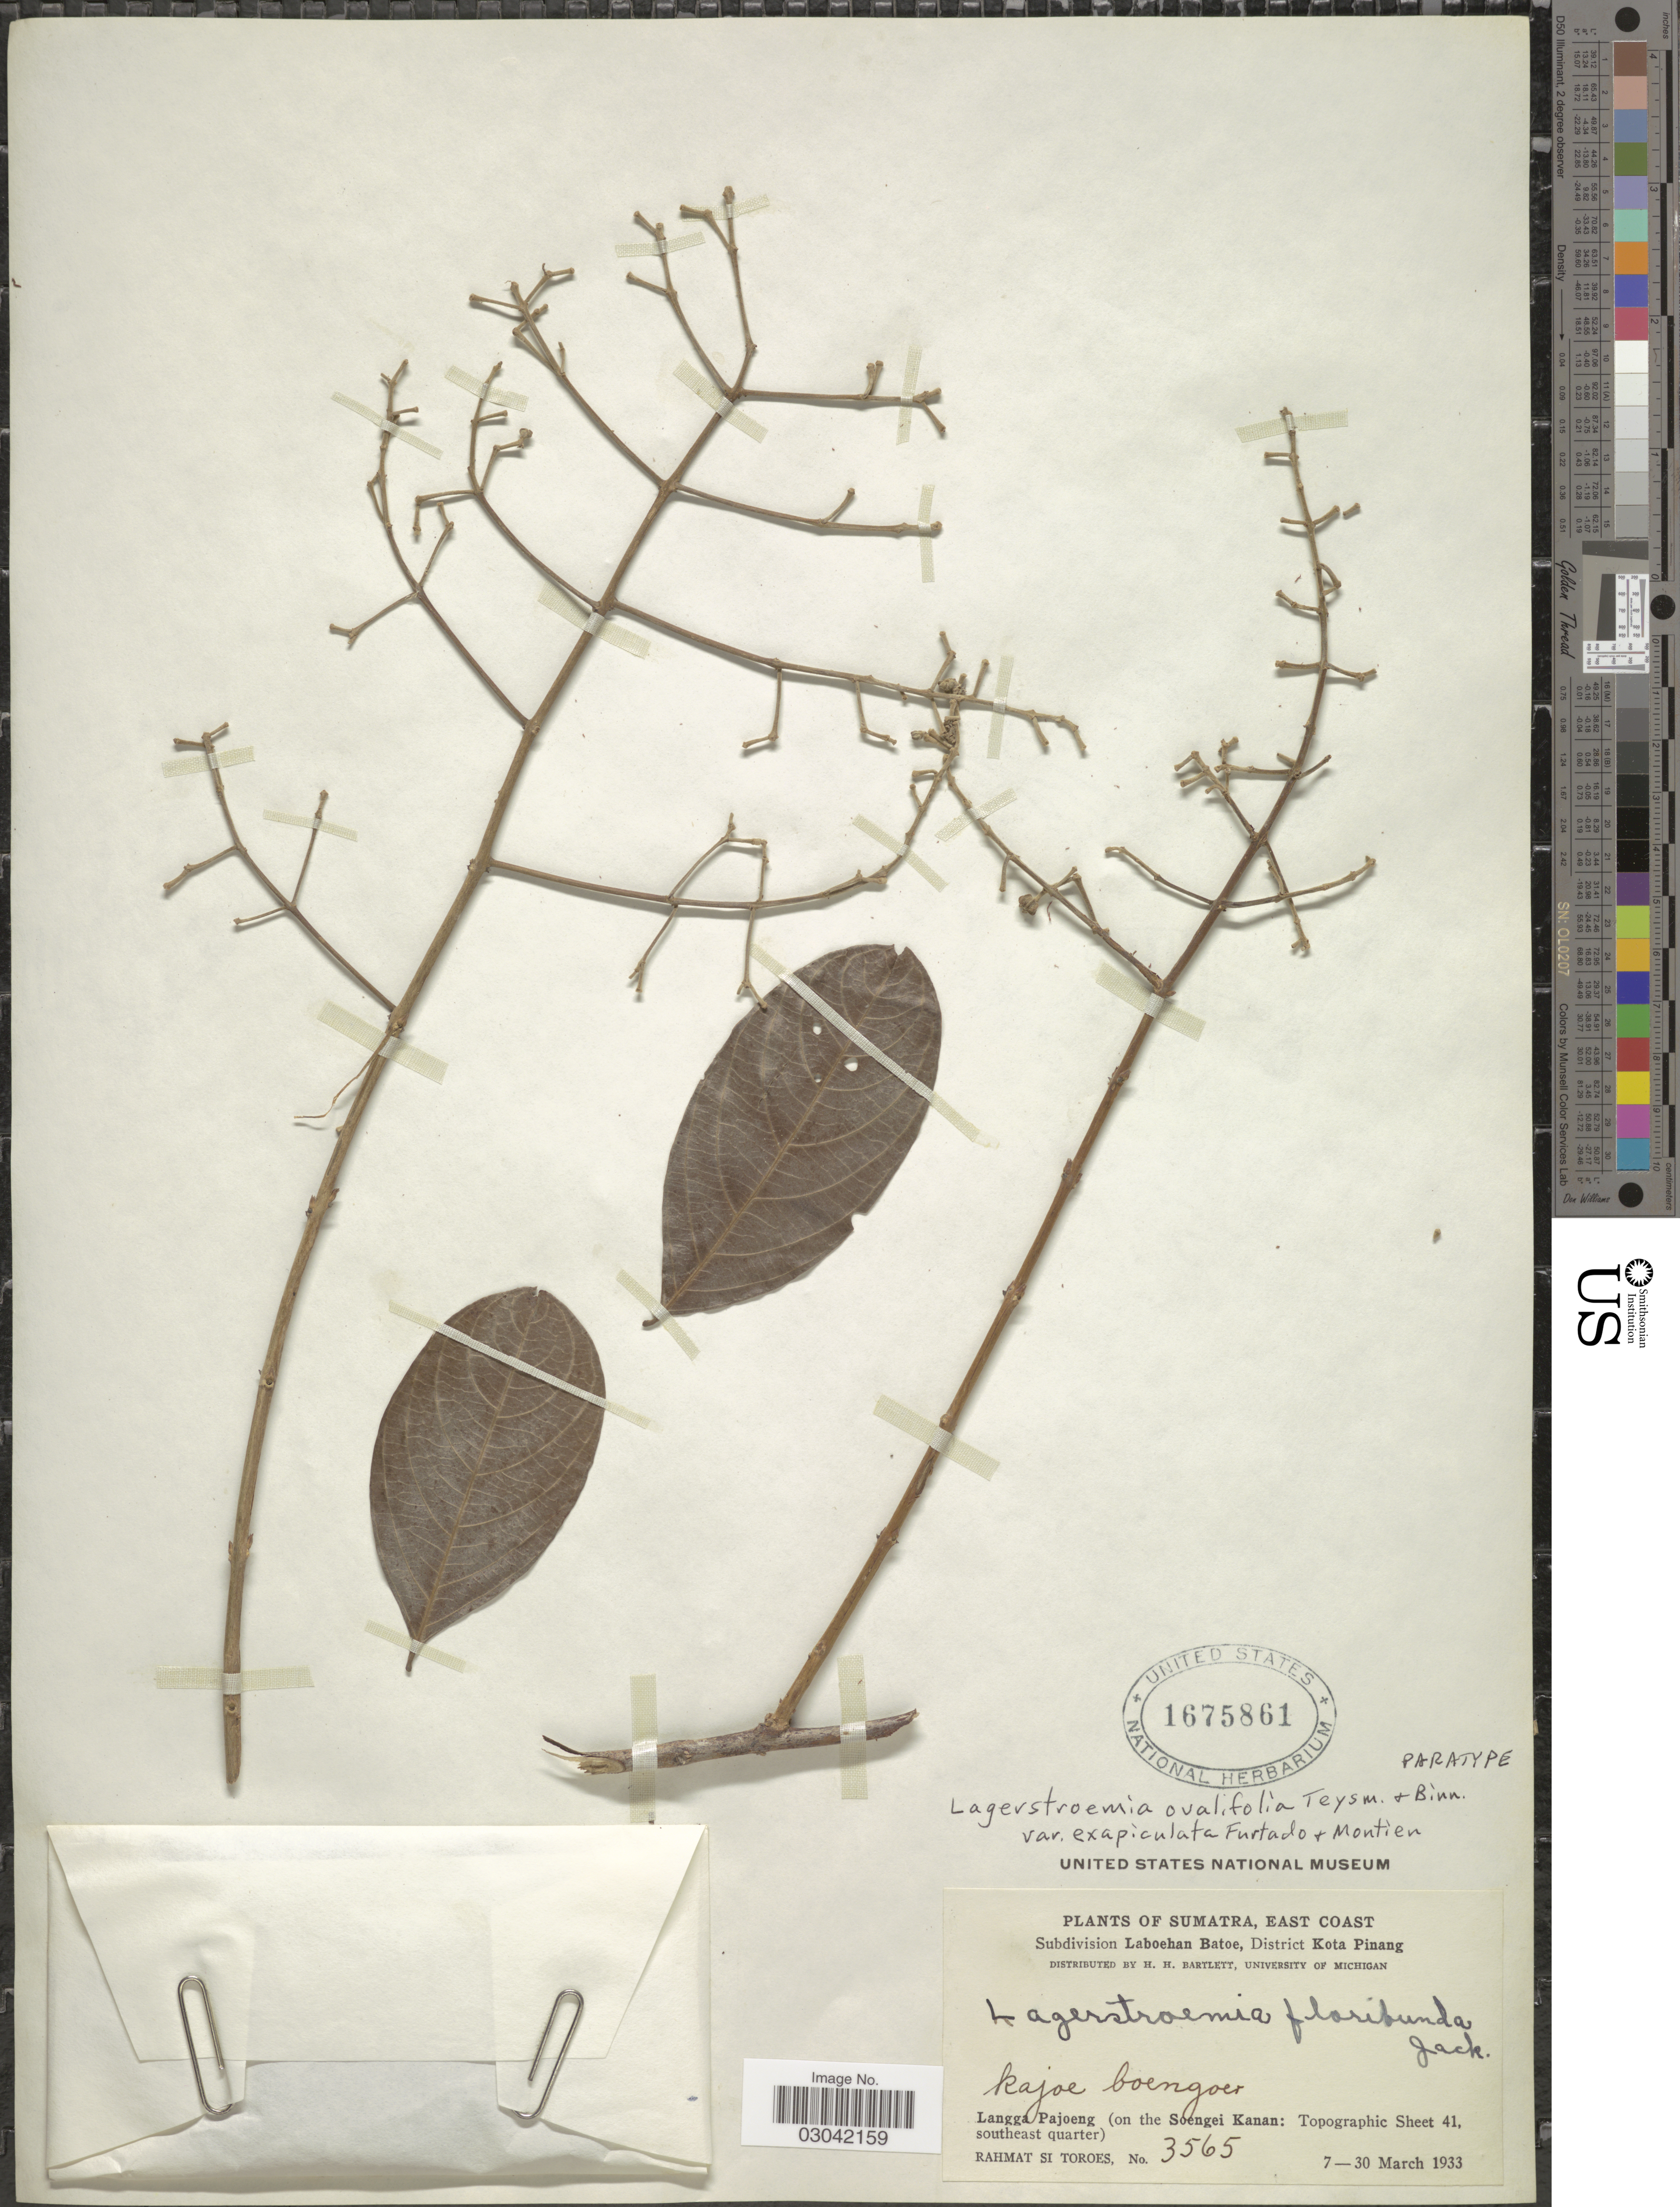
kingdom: Plantae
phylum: Tracheophyta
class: Magnoliopsida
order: Myrtales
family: Lythraceae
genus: Lagerstroemia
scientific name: Lagerstroemia ovalifolia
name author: Teijsm. & Binn.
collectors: Rahmat Si Boeea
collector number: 3565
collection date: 1933-03-30/1993-03-07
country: Indonesia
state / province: Sumatra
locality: East Coast. Subdivision Laboehan Batoe, District Kota Pinang. Langga Pajoeng (on the Soengei Kanan: Topographic Sheet 41, southeast quarter).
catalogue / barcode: US 1675861